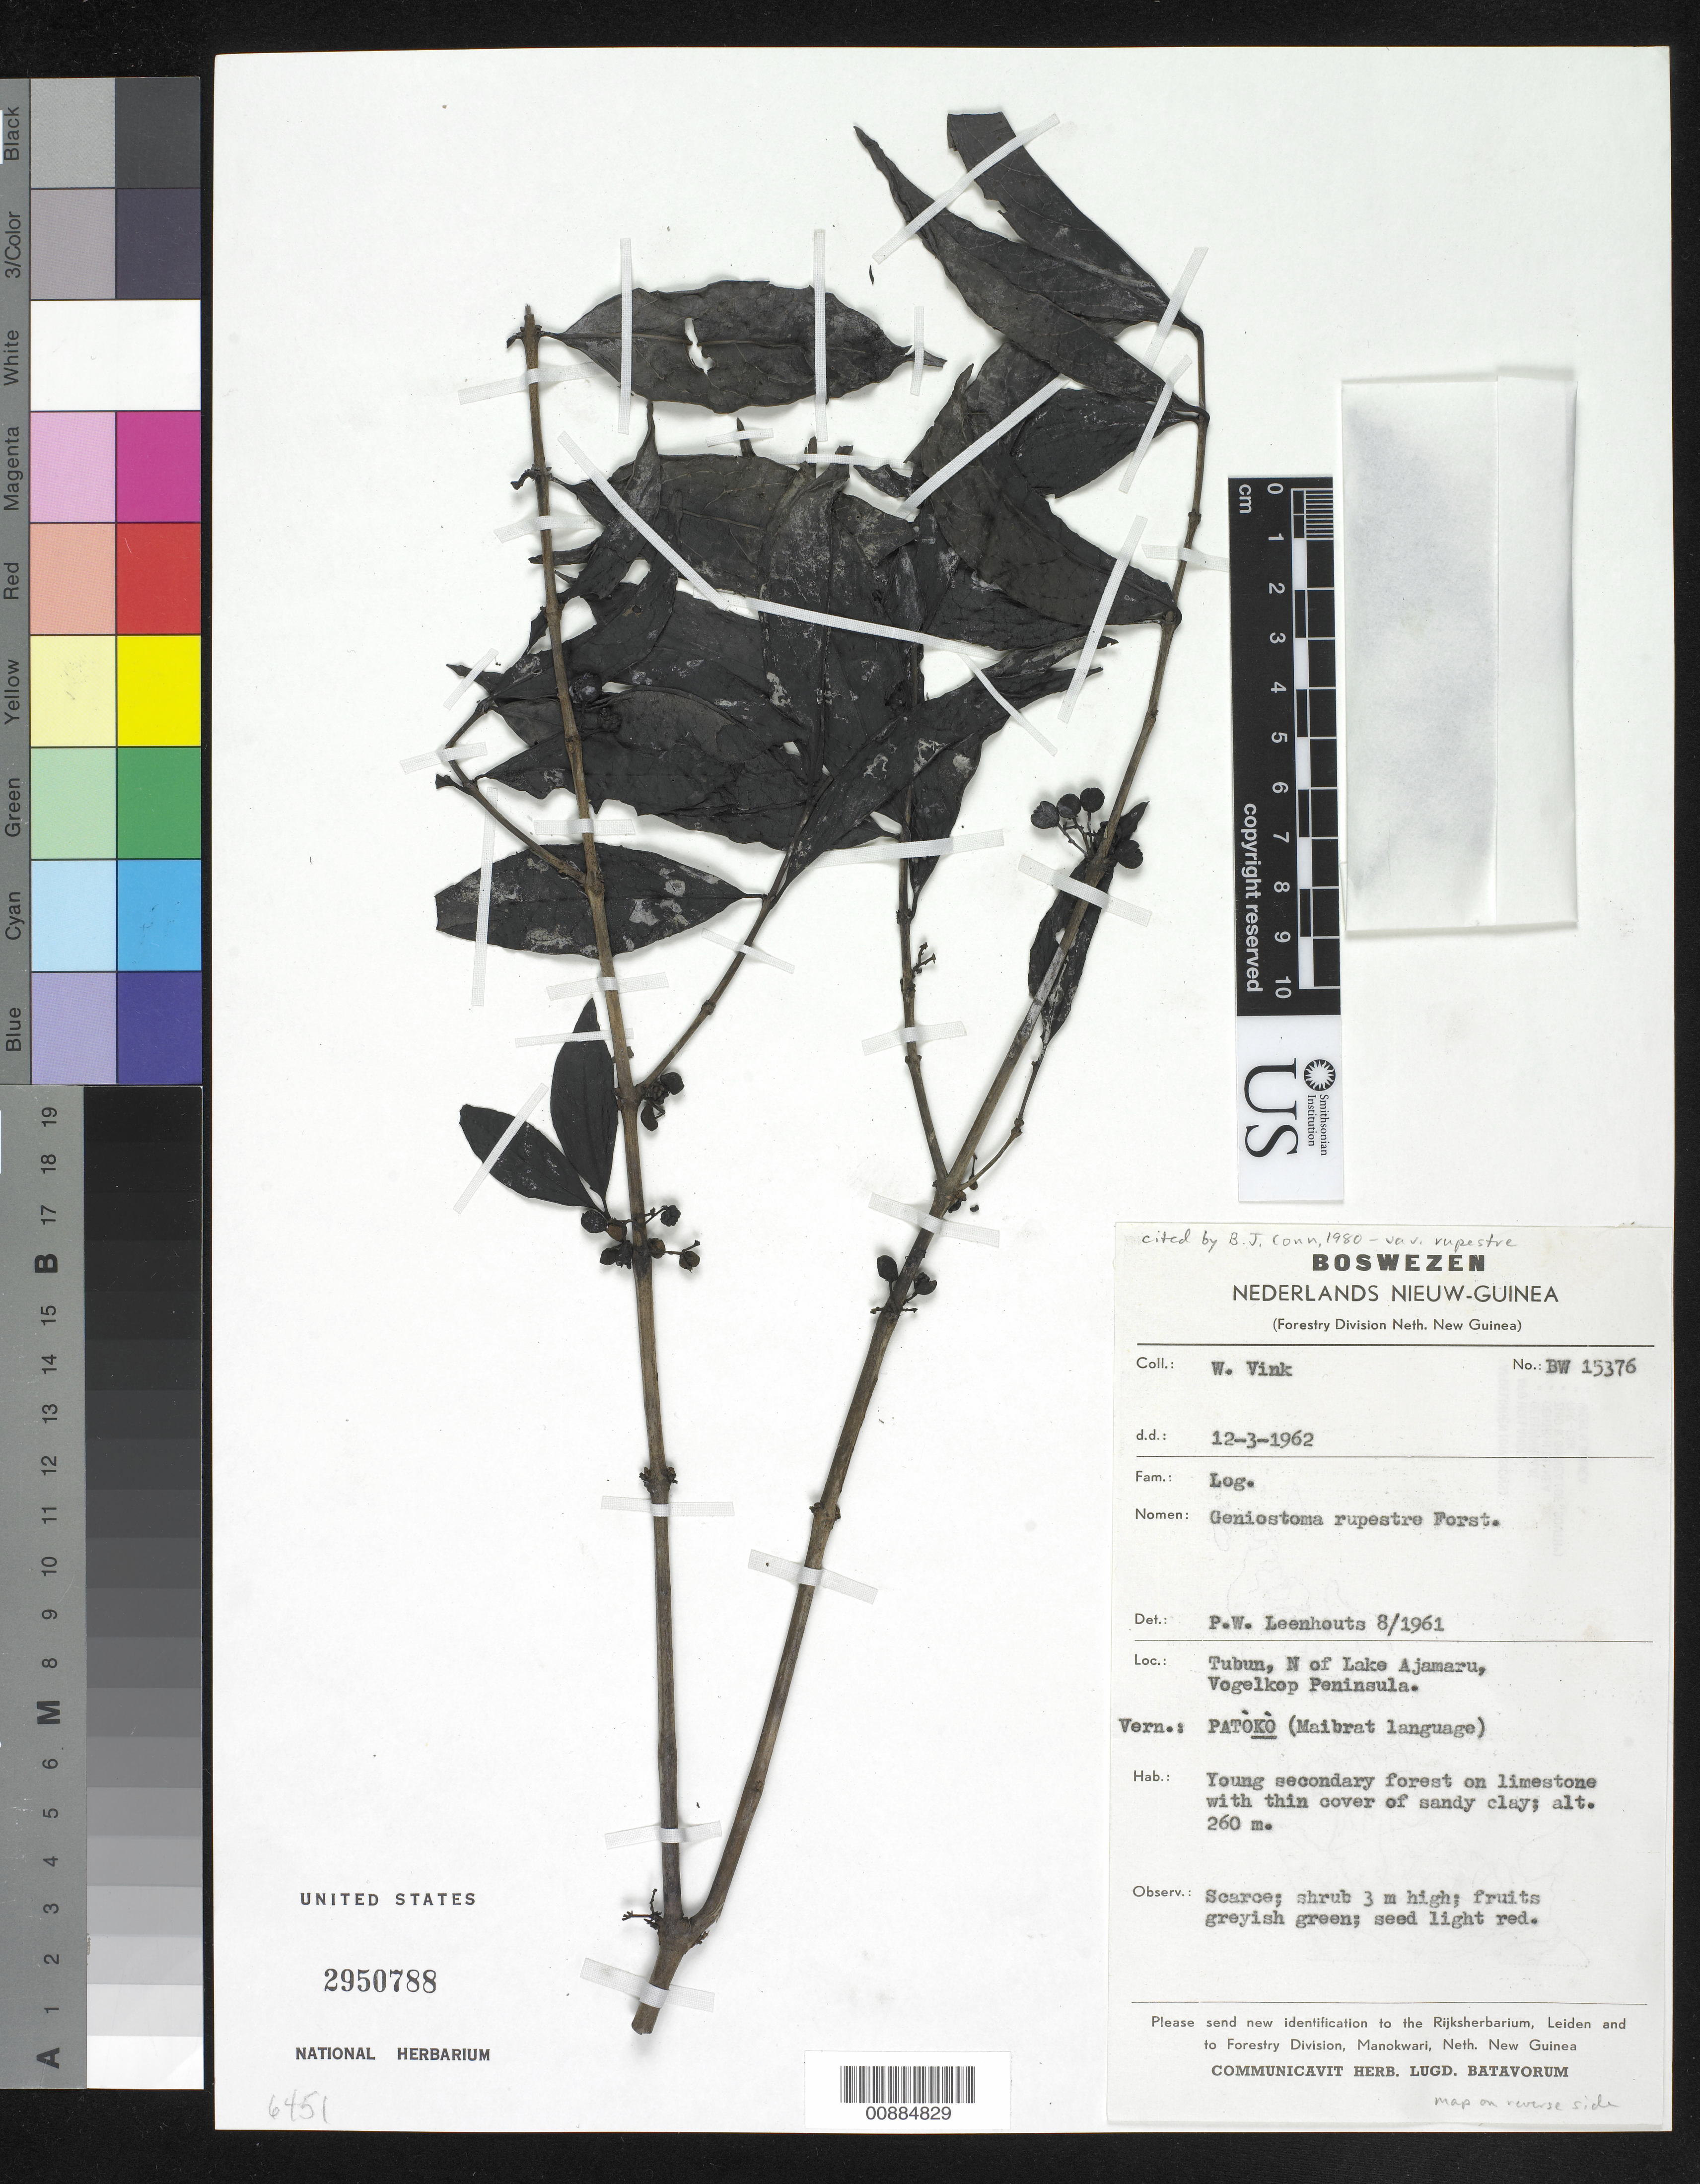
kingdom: Plantae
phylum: Tracheophyta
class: Magnoliopsida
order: Gentianales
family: Loganiaceae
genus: Geniostoma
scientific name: Geniostoma rupestre var. rupestre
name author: J.R. Forst. & G. Forst.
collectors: W. Vink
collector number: BW 15376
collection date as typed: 12 Mar 1962 or 03 Dec 1962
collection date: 1962-03-12 or 1962-12-03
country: Indonesia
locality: Tubun, N of Lake Ajamaru, Vogelkop Peninsula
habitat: Young secondary forest on limestone with thin cover of sandy clay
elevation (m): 260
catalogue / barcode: US 2950788